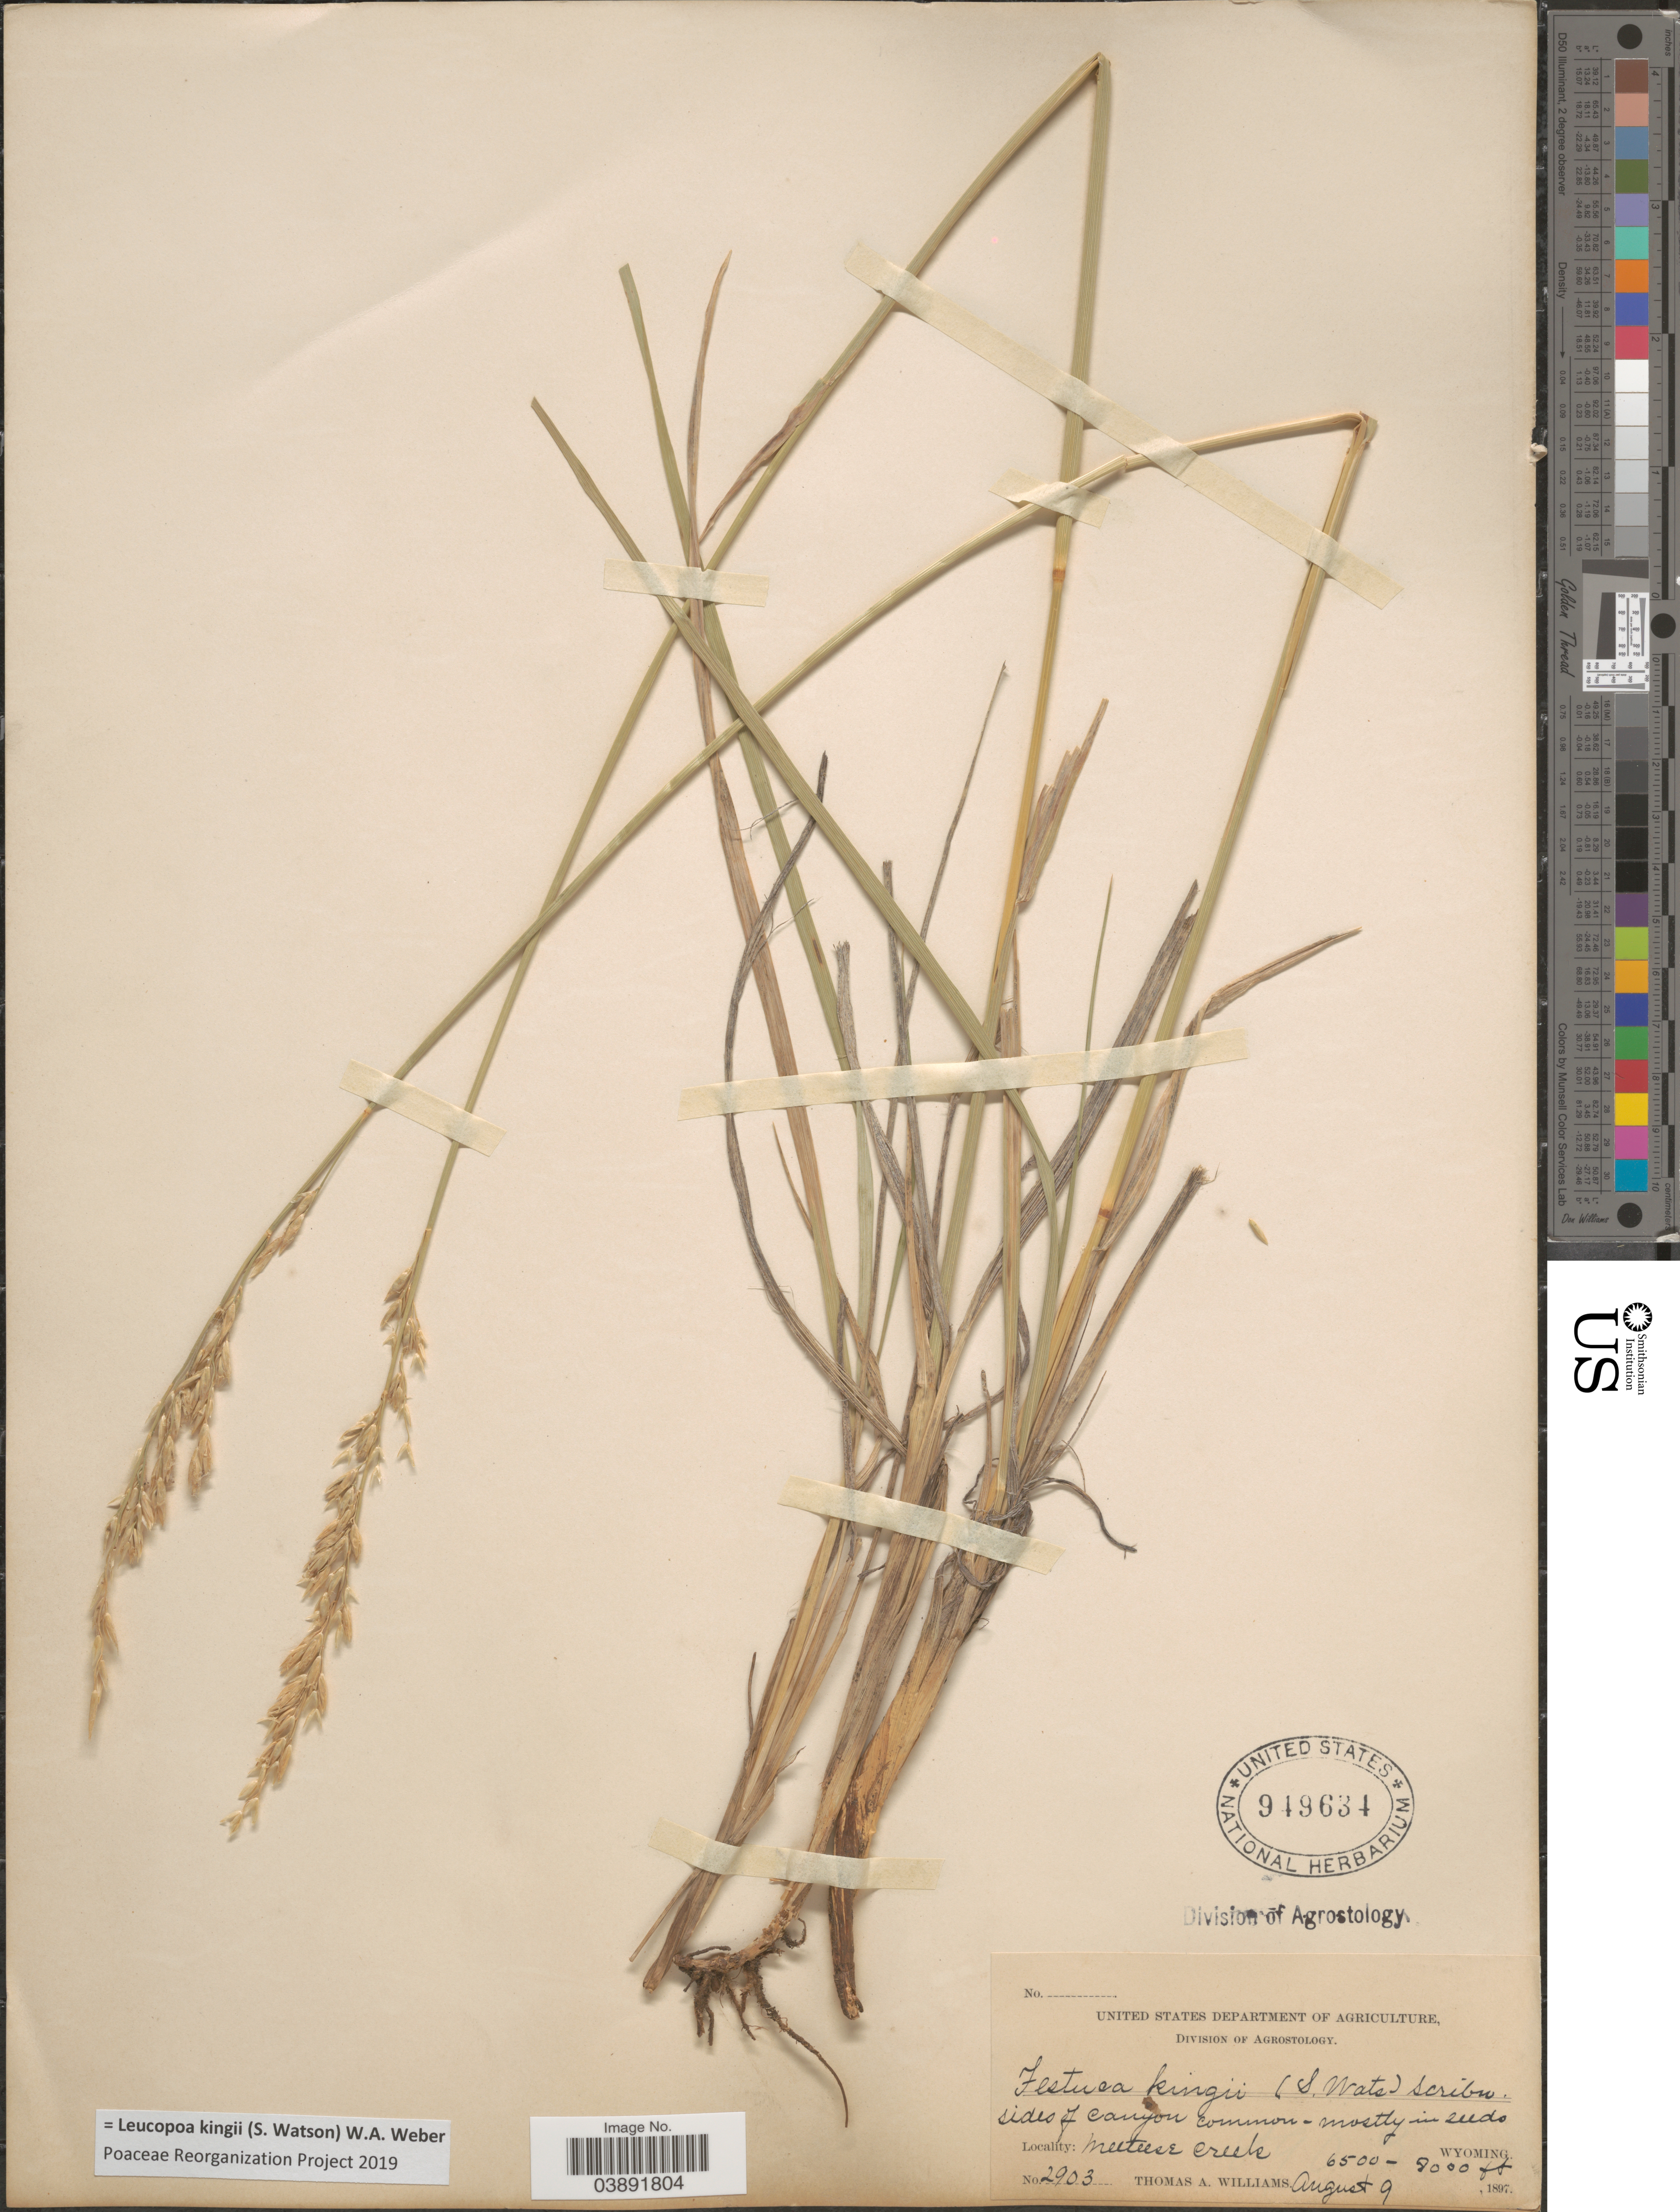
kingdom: Plantae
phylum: Tracheophyta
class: Liliopsida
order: Poales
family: Poaceae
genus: Hesperochloa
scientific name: Hesperochloa kingii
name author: (S. Watson) Rydb.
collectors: T. A. Williams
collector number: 2903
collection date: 1897-08-09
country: United States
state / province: Wyoming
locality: Sides of canyon. Meeteetse Creek.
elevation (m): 1981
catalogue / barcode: US 949634